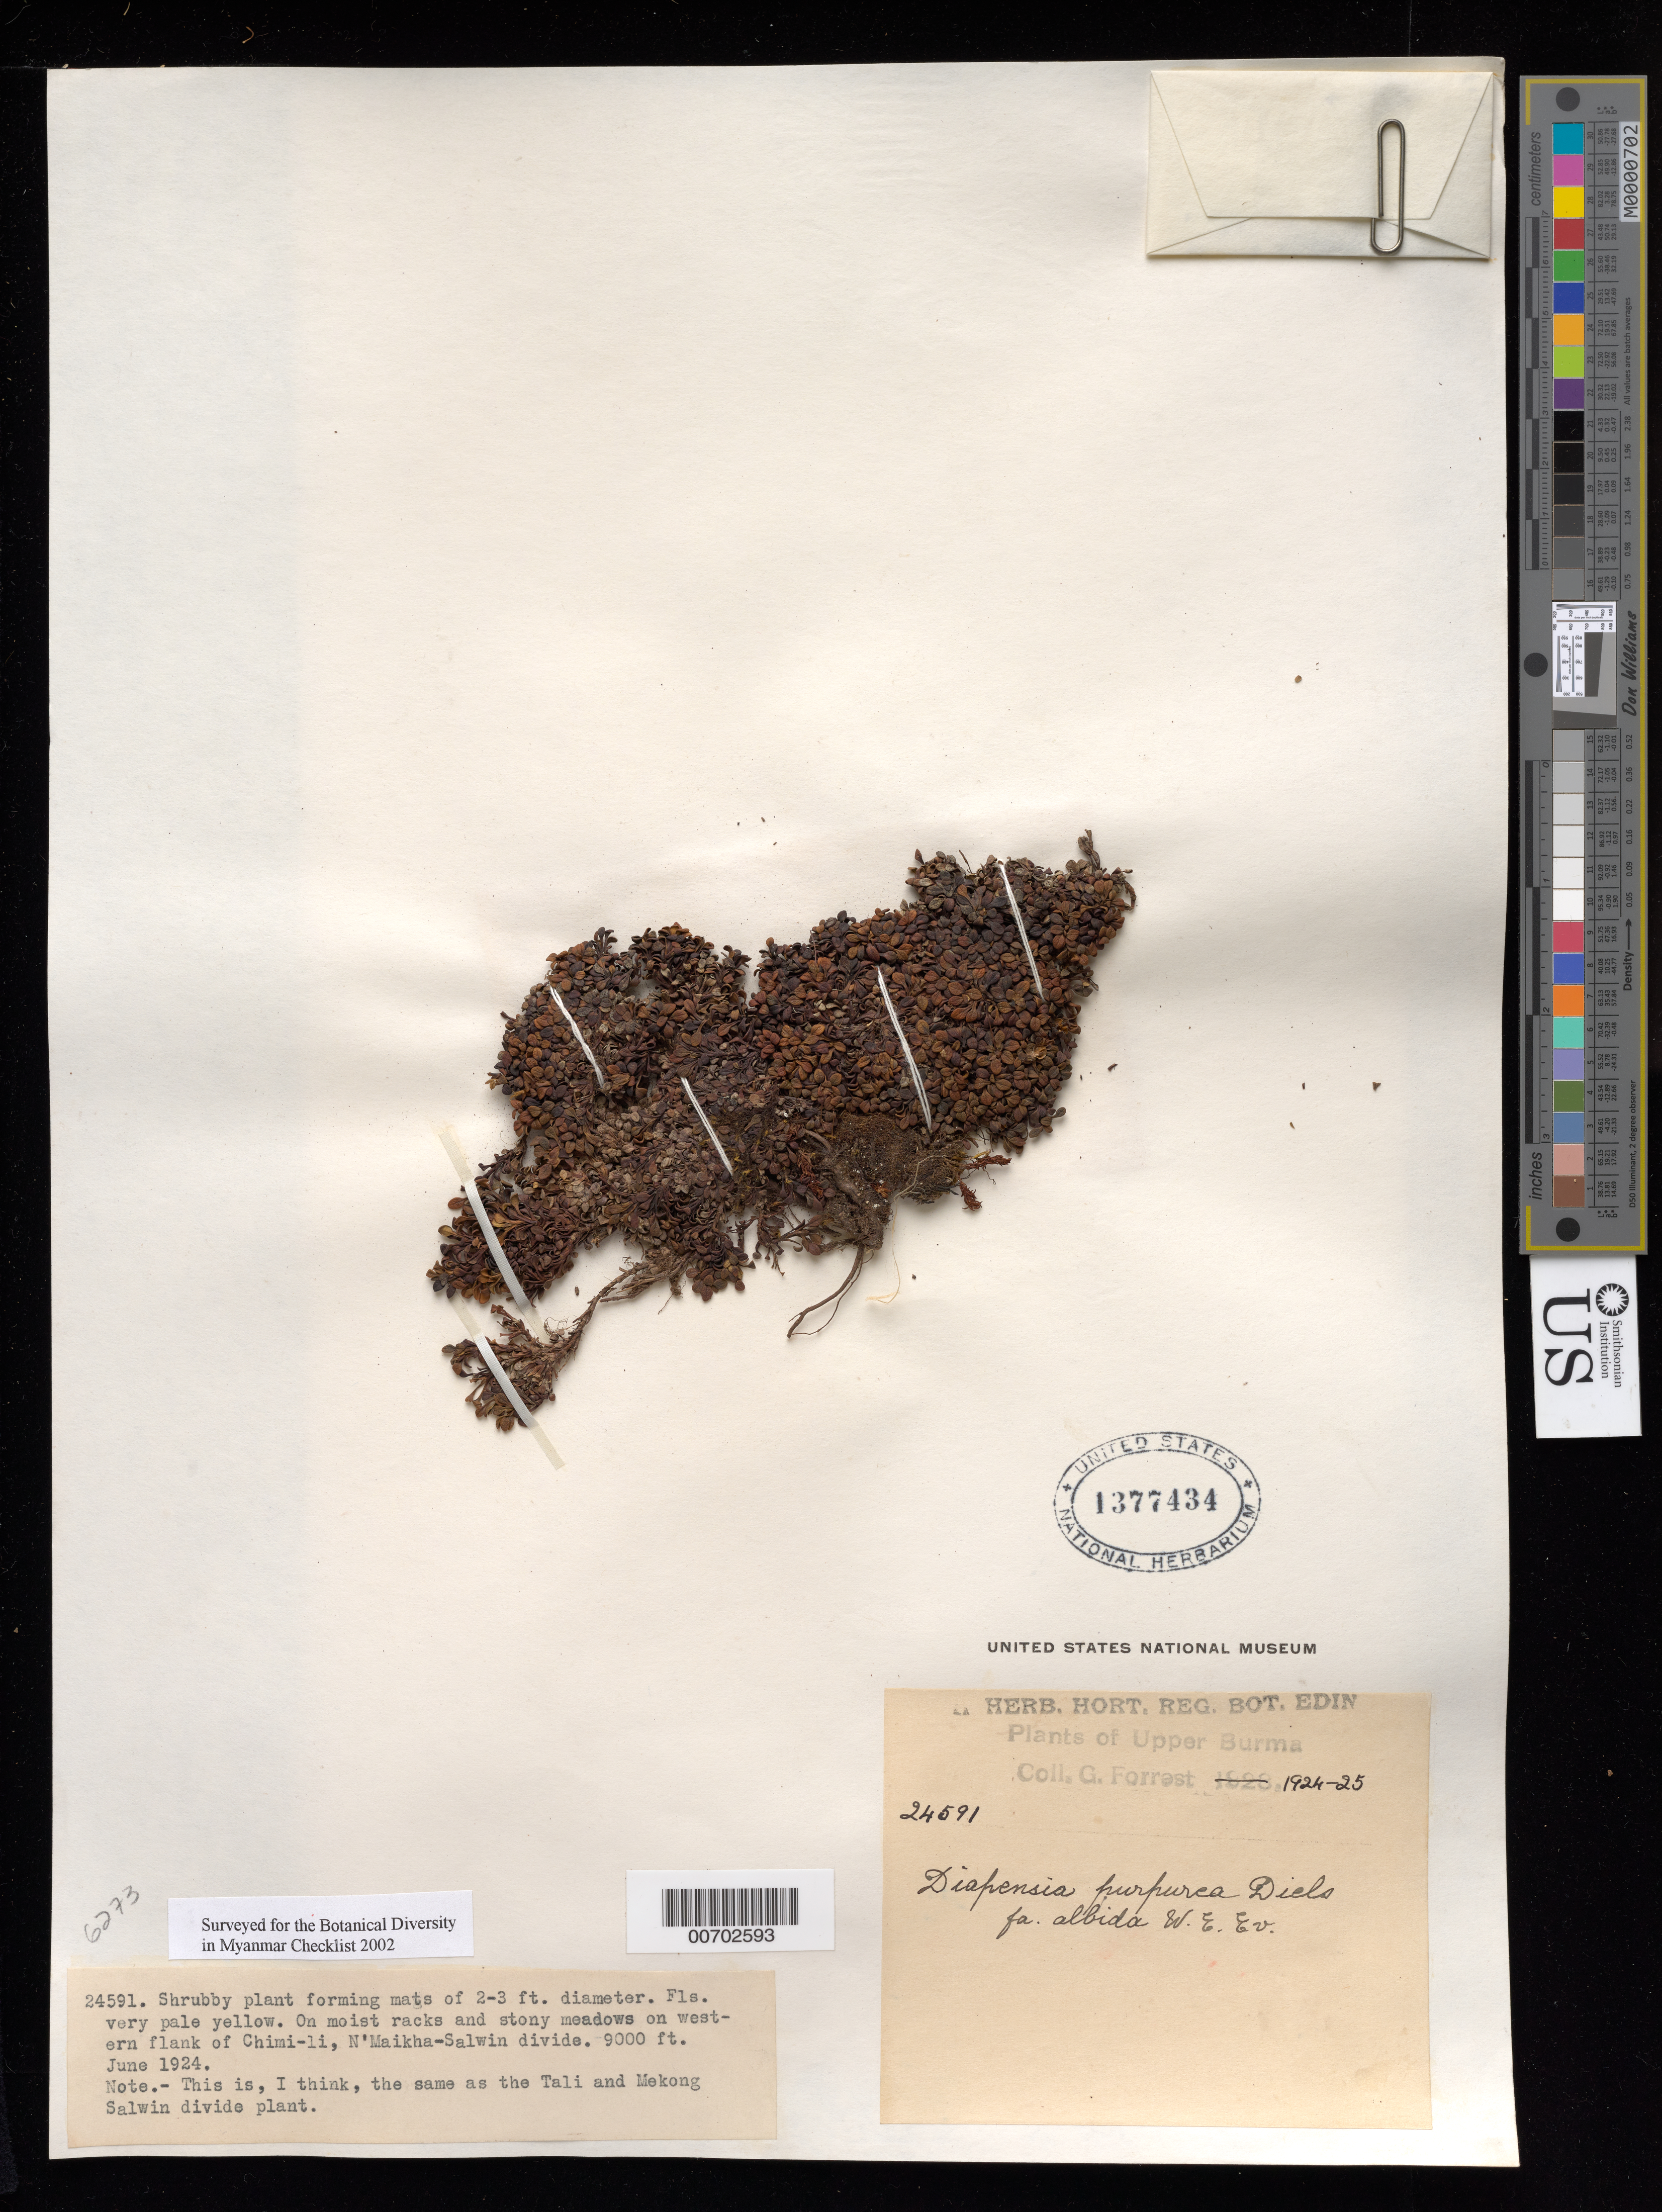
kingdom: Plantae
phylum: Tracheophyta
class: Magnoliopsida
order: Ericales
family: Diapensiaceae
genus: Diapensia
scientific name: Diapensia purpurea f. albida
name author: W.E. Evans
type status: Isosyntype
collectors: G. Forrest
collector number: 24591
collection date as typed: Jun 1924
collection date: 1924-06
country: Myanmar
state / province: Kachin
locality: N'Maikha-Salwin Divide, Chimi-li, W flank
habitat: On moist rocks, stony meadows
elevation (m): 2743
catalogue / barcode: US 1377434